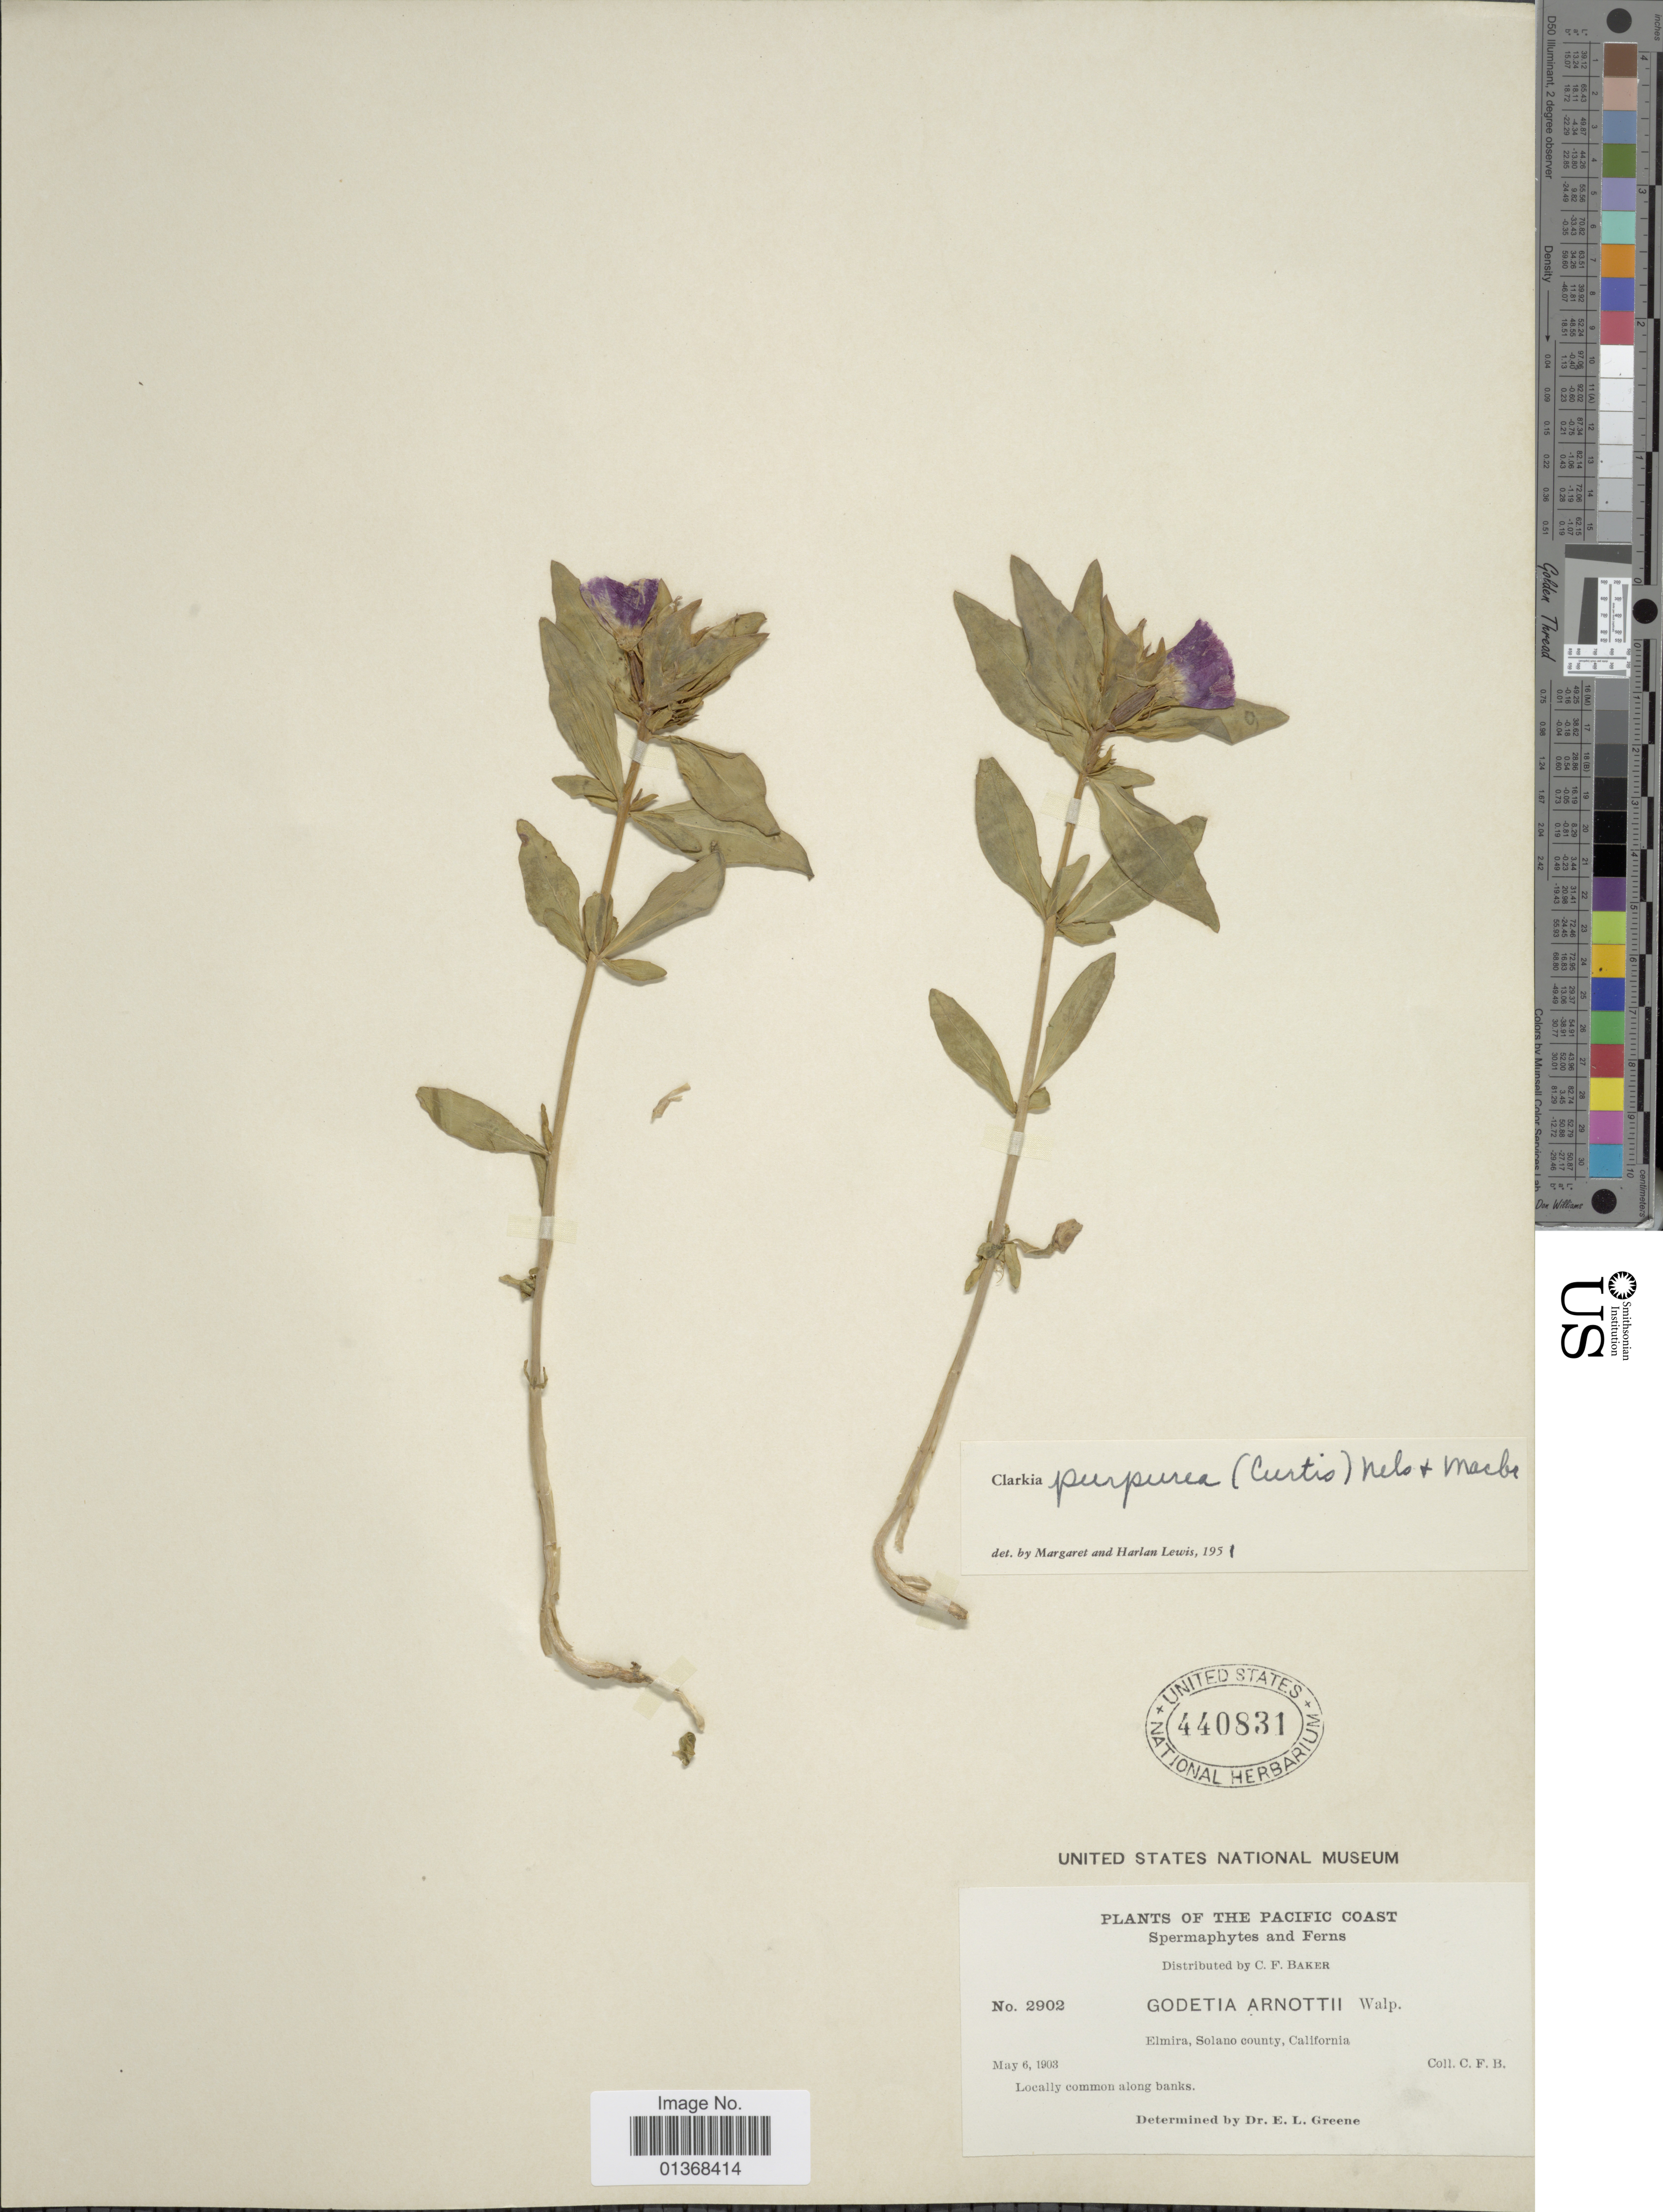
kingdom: Plantae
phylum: Tracheophyta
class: Magnoliopsida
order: Myrtales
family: Onagraceae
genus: Clarkia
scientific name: Clarkia purpurea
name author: (Curtis) A. Nelson & J.F. Macbr.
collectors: C. F. Baker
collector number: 2902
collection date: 1903-05-06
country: United States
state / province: California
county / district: Solano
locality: The Pacific Coast, Elmira, Solano County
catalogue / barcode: US 440831